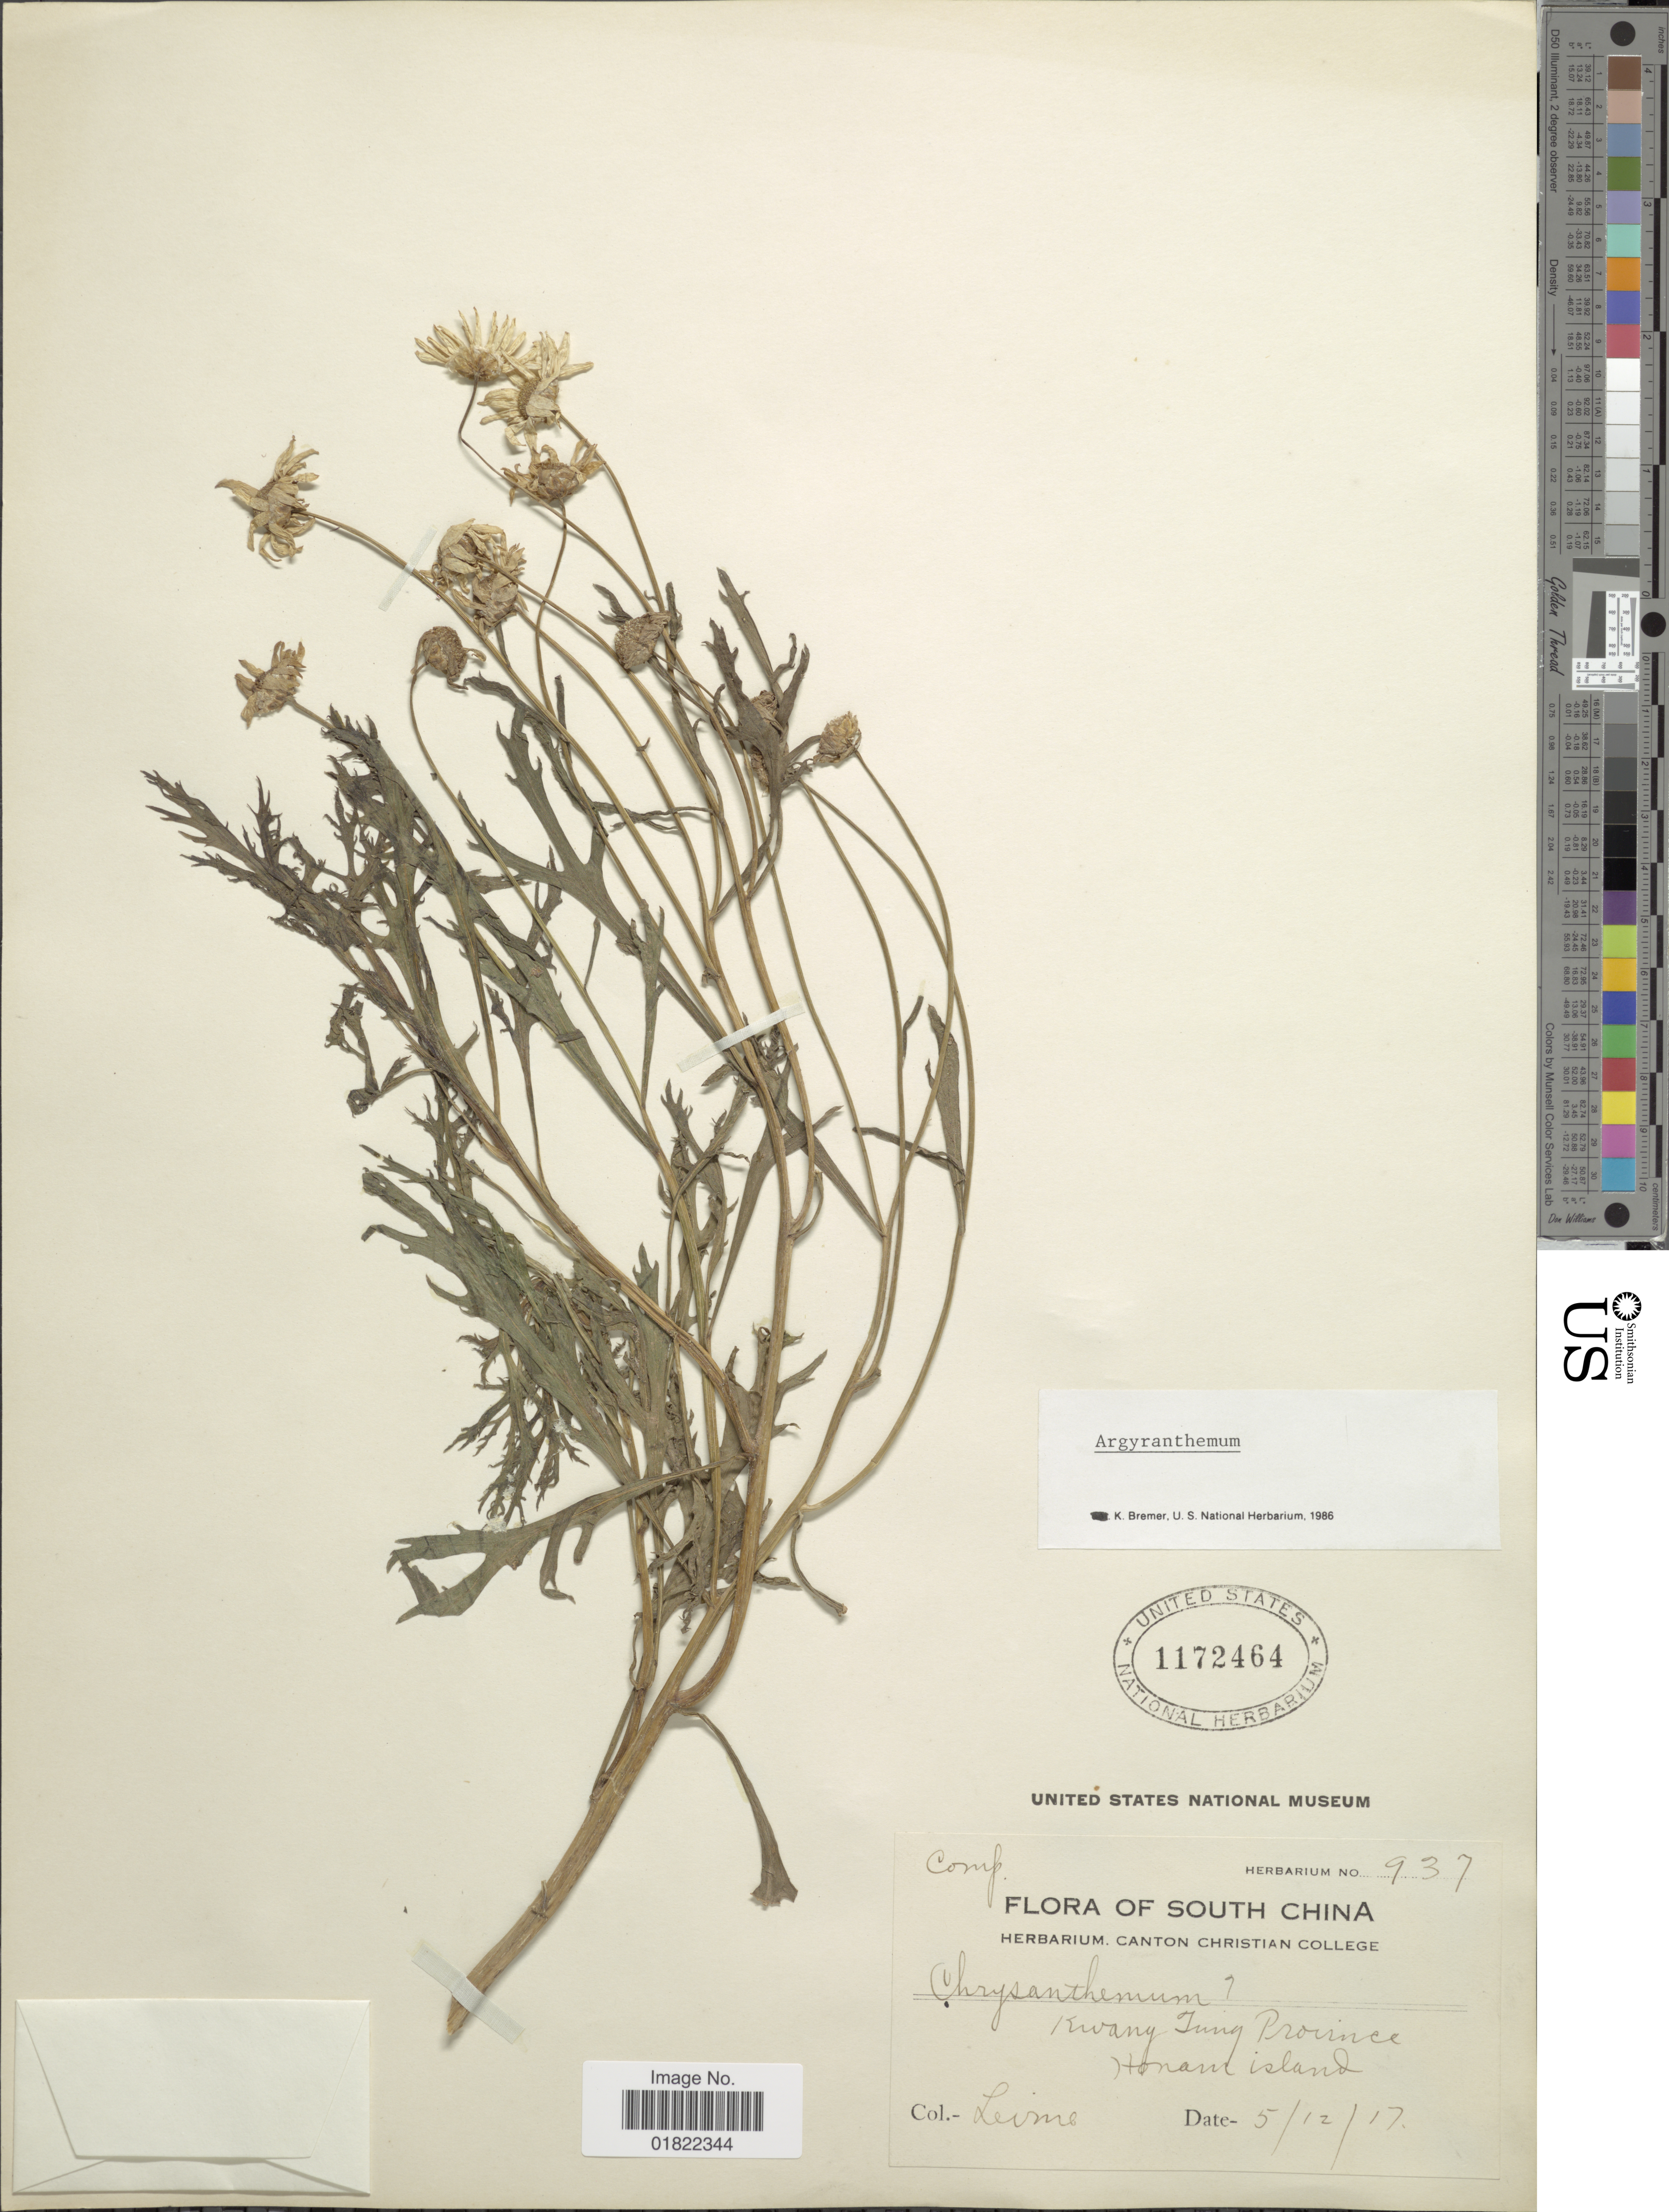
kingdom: Plantae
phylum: Tracheophyta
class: Magnoliopsida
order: Asterales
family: Asteraceae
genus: Argyranthemum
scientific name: Argyranthemum sp.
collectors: -. Levine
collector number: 937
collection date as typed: Transcribed d/m/y: 5/12/17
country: China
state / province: Guangdong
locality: Kwang Tung Province, Honam Island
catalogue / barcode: US 1172464